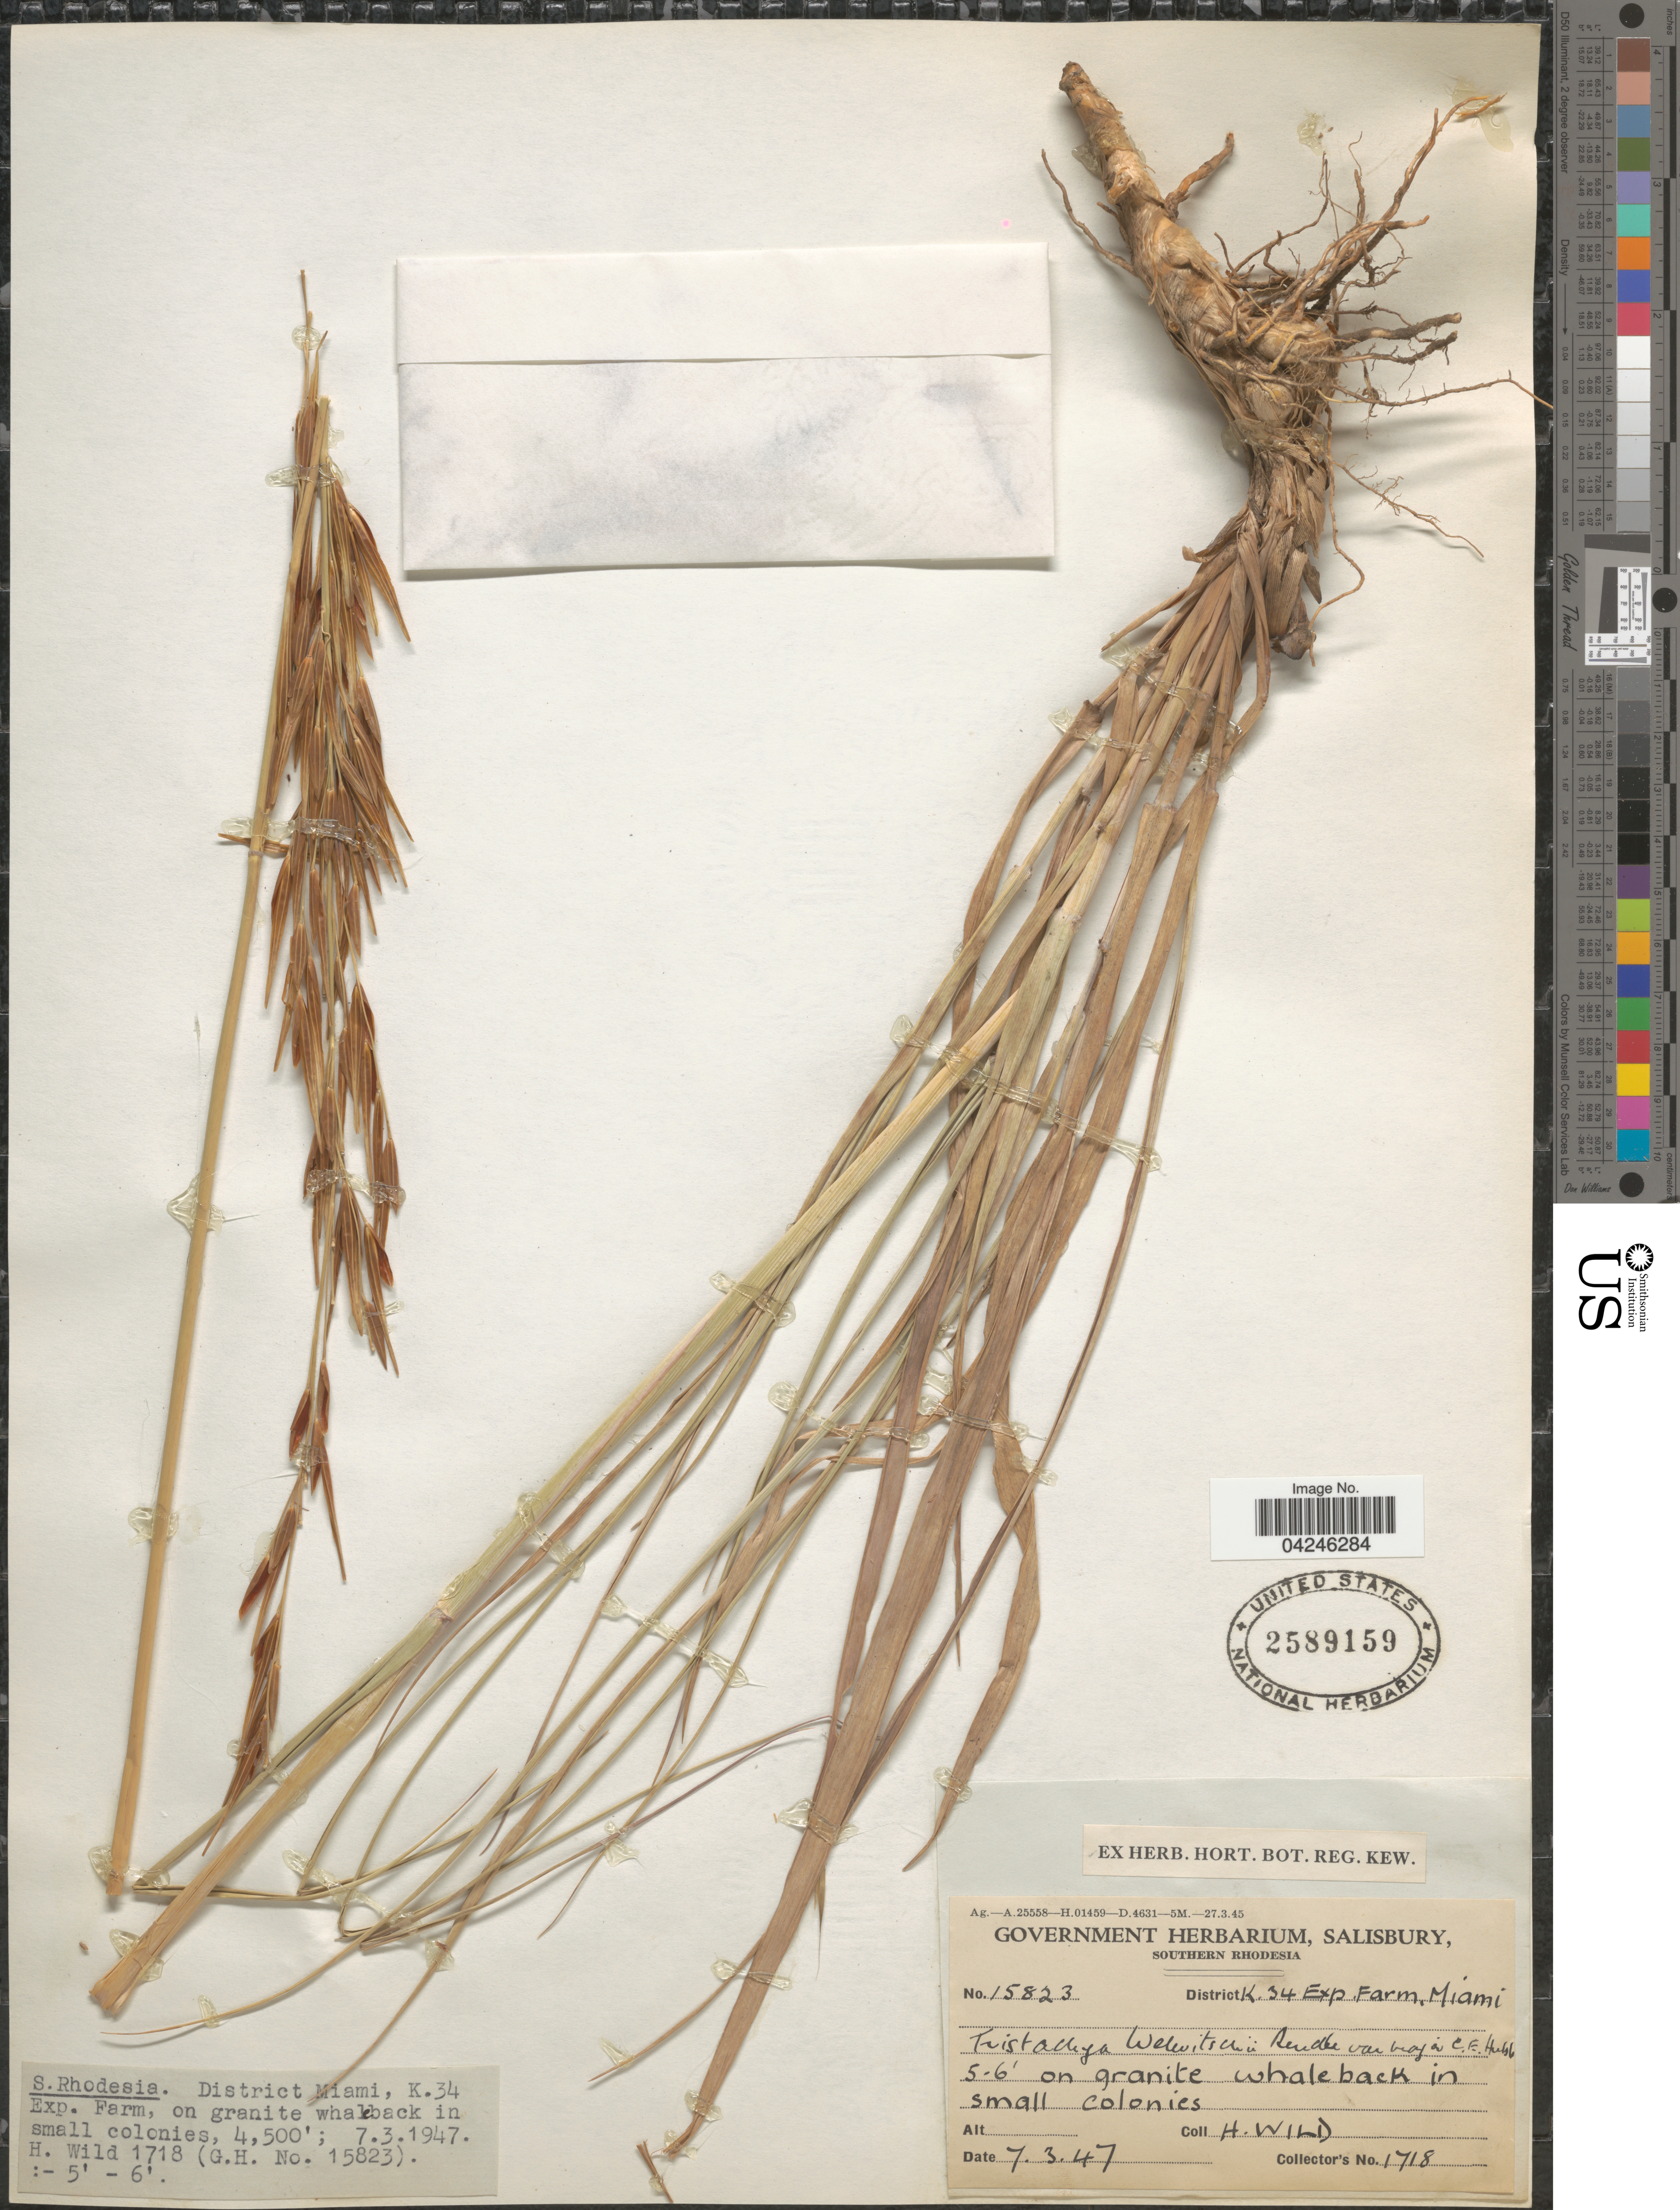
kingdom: Plantae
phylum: Tracheophyta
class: Liliopsida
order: Poales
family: Poaceae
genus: Tristachya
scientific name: Tristachya nodiglumis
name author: K. Schum.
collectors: H. Wild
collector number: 1718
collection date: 1947-03-07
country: Zimbabwe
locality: S.Rhodesia. District Miami, K.34. Exp. Farm.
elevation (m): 1372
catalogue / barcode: US 2589159